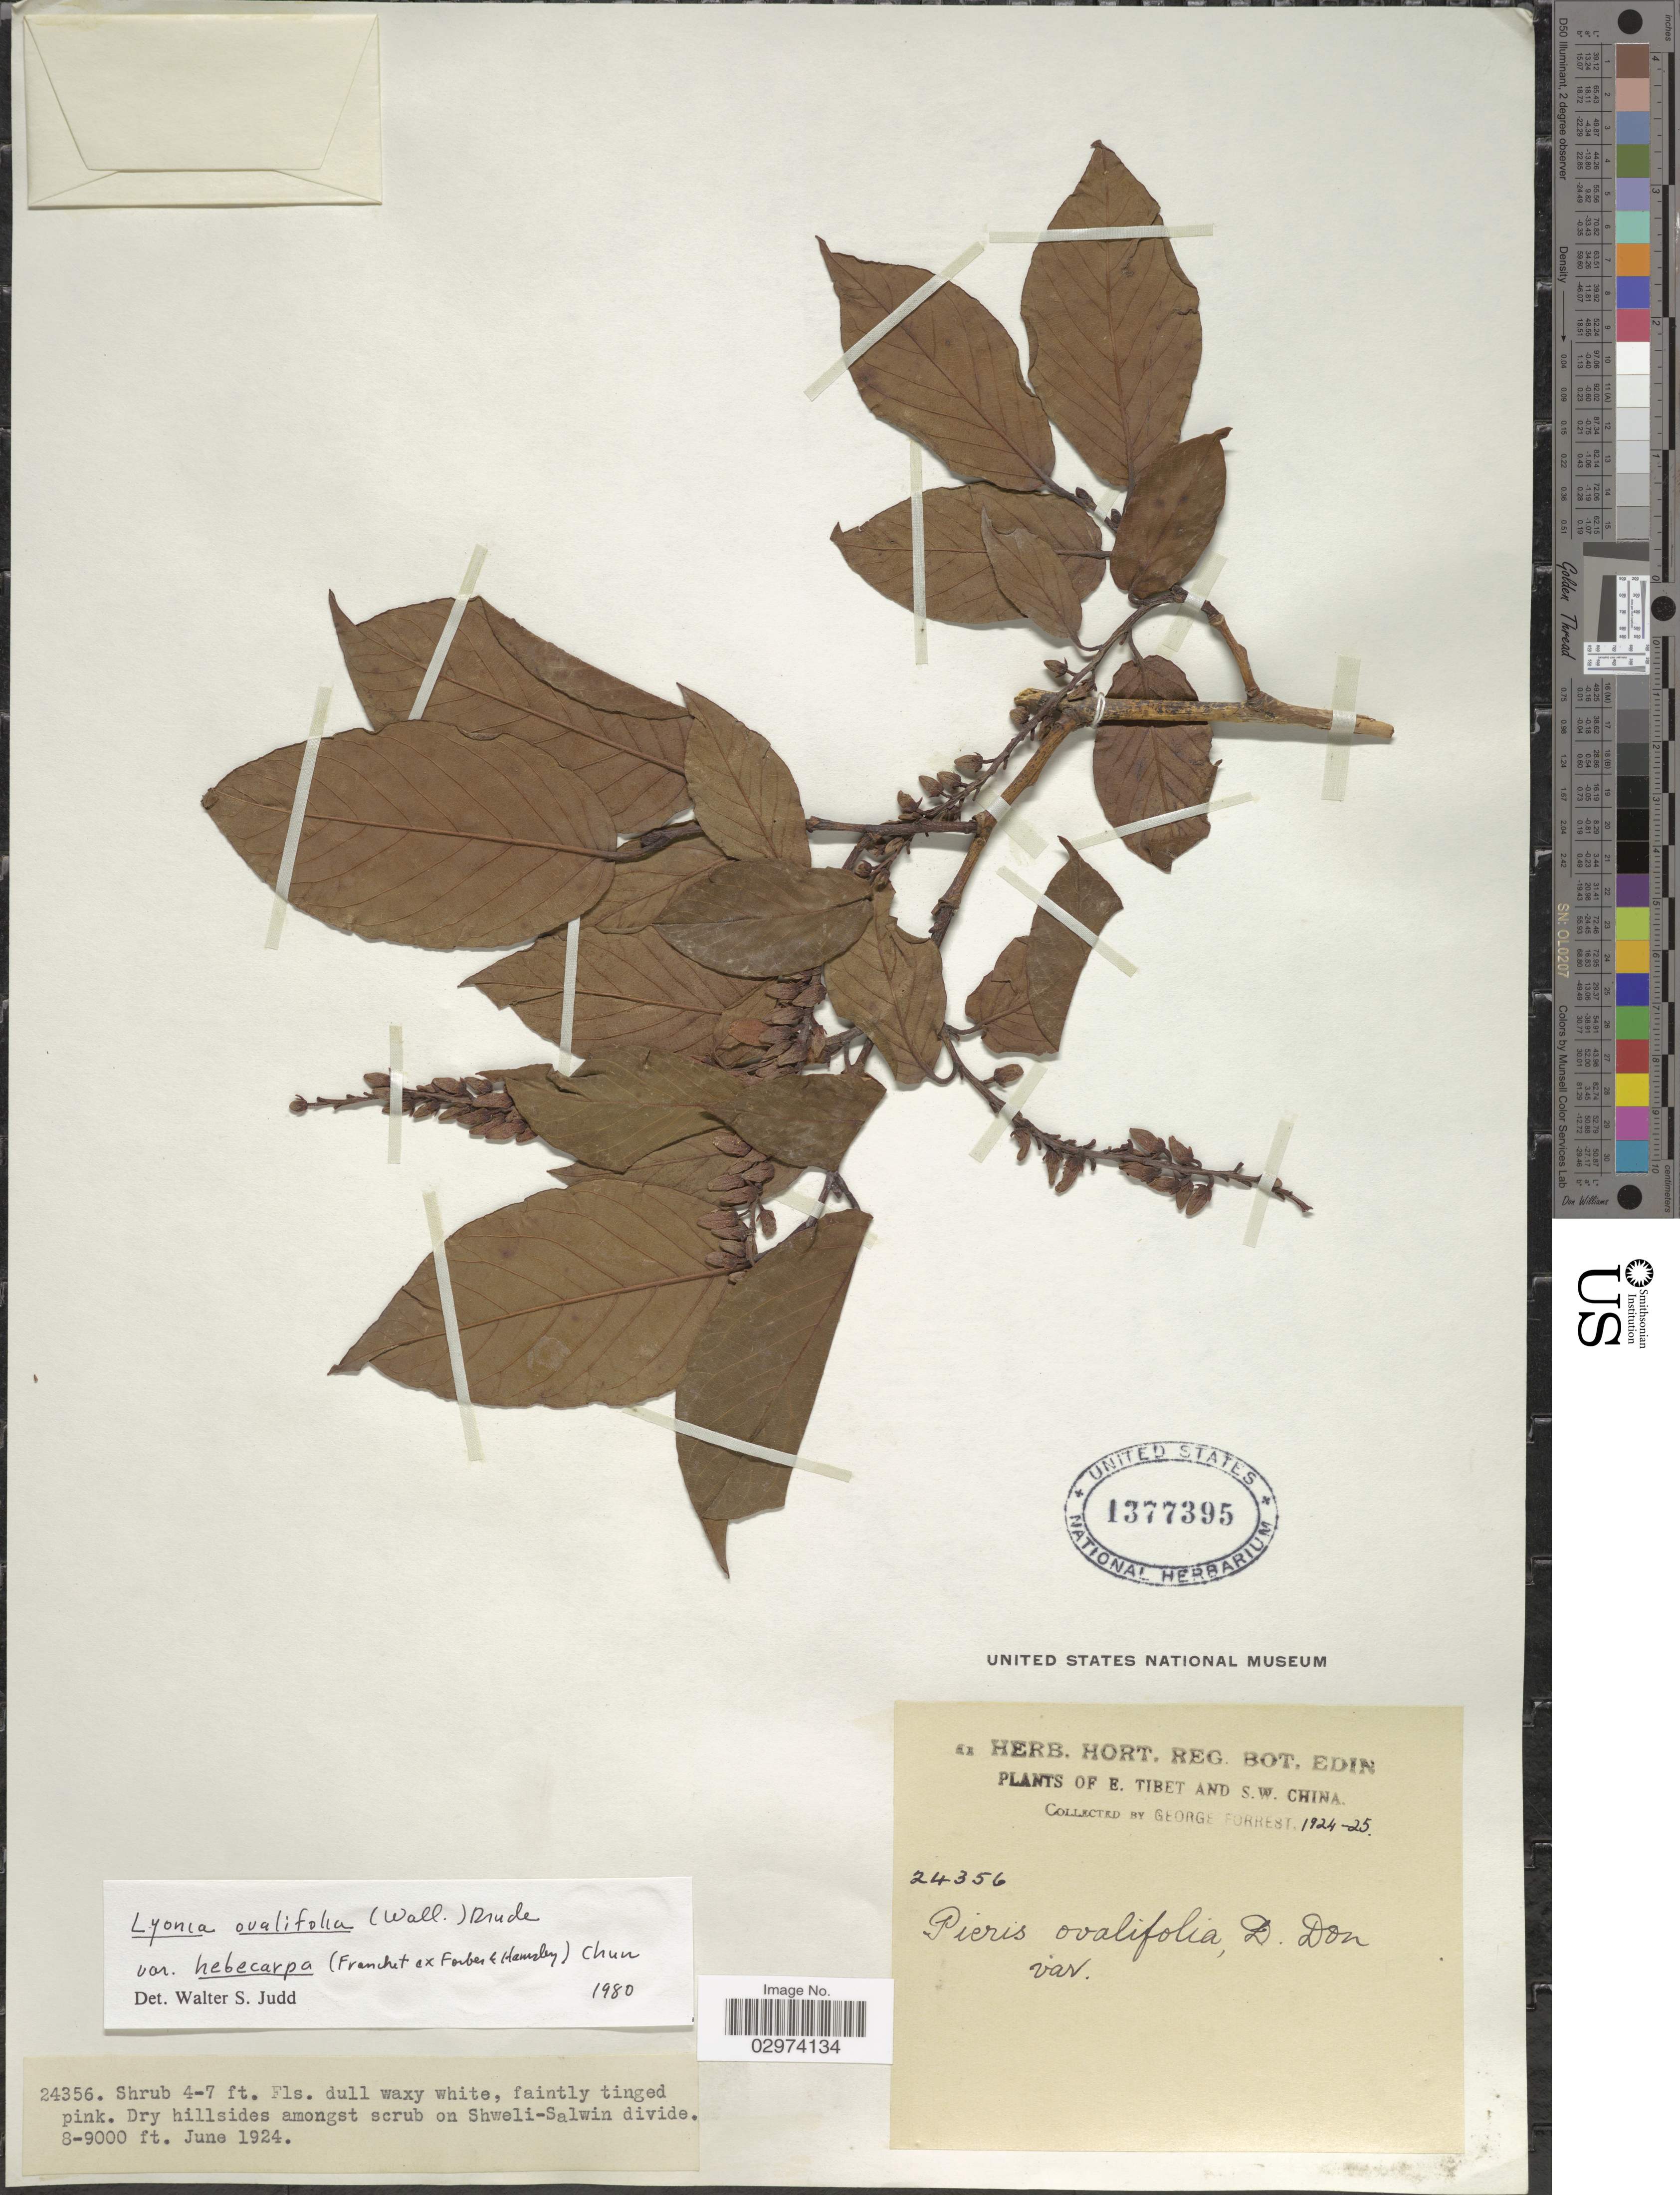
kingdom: Plantae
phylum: Tracheophyta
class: Magnoliopsida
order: Ericales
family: Ericaceae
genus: Lyonia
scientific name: Lyonia ovalifolia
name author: (Wall.) Drude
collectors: G. Forrest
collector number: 24356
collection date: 1924-06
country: China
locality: E. Tibet and S.W. China. Dry hillsides amongst scrub on Shweli-Salwin divide.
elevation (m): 2438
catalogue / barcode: US 1377395